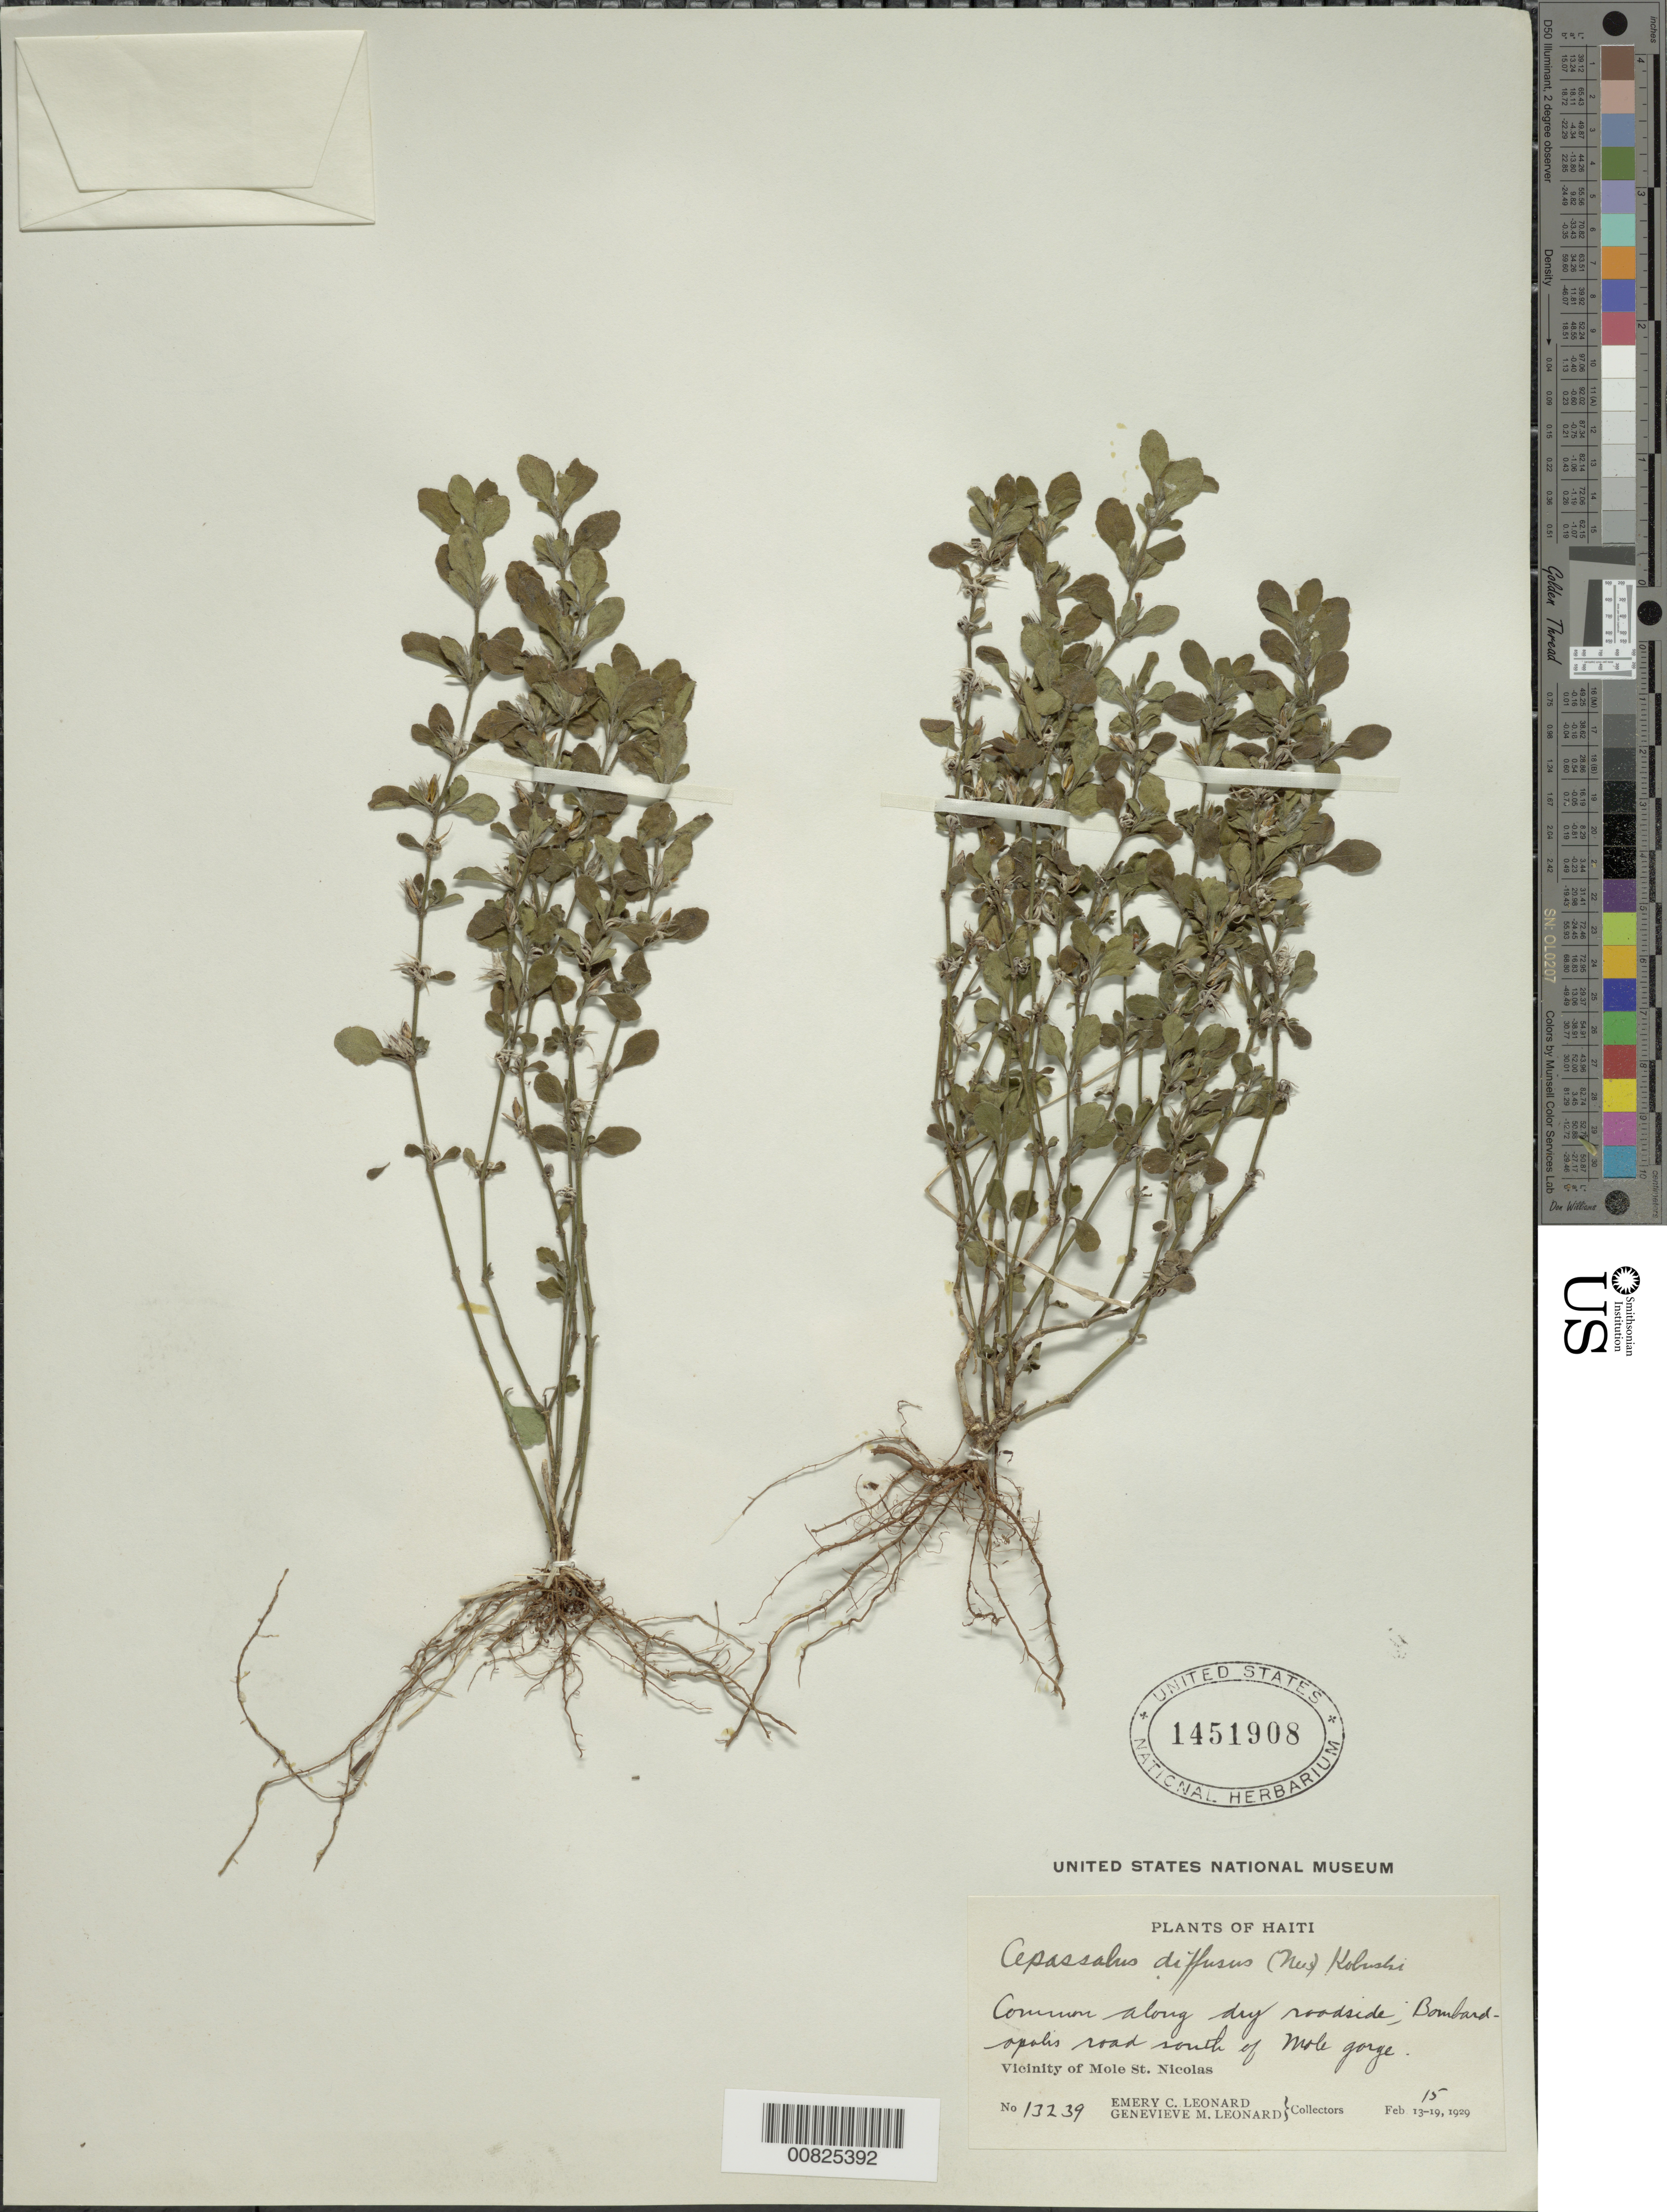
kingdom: Plantae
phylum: Tracheophyta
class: Magnoliopsida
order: Lamiales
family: Acanthaceae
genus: Apassalus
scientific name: Apassalus diffusus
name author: (Nees) Kobuski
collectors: E. C. Leonard & G. M. Leonard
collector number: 13239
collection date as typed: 15 Feb 1929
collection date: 1929-02-15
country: Haiti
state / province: Nord-Ouest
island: Hispaniola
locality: Vicinity of Mole St. Nicolas, Bombardopolis Road, S of Mole Gorge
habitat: Dry roadside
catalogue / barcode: US 1451908